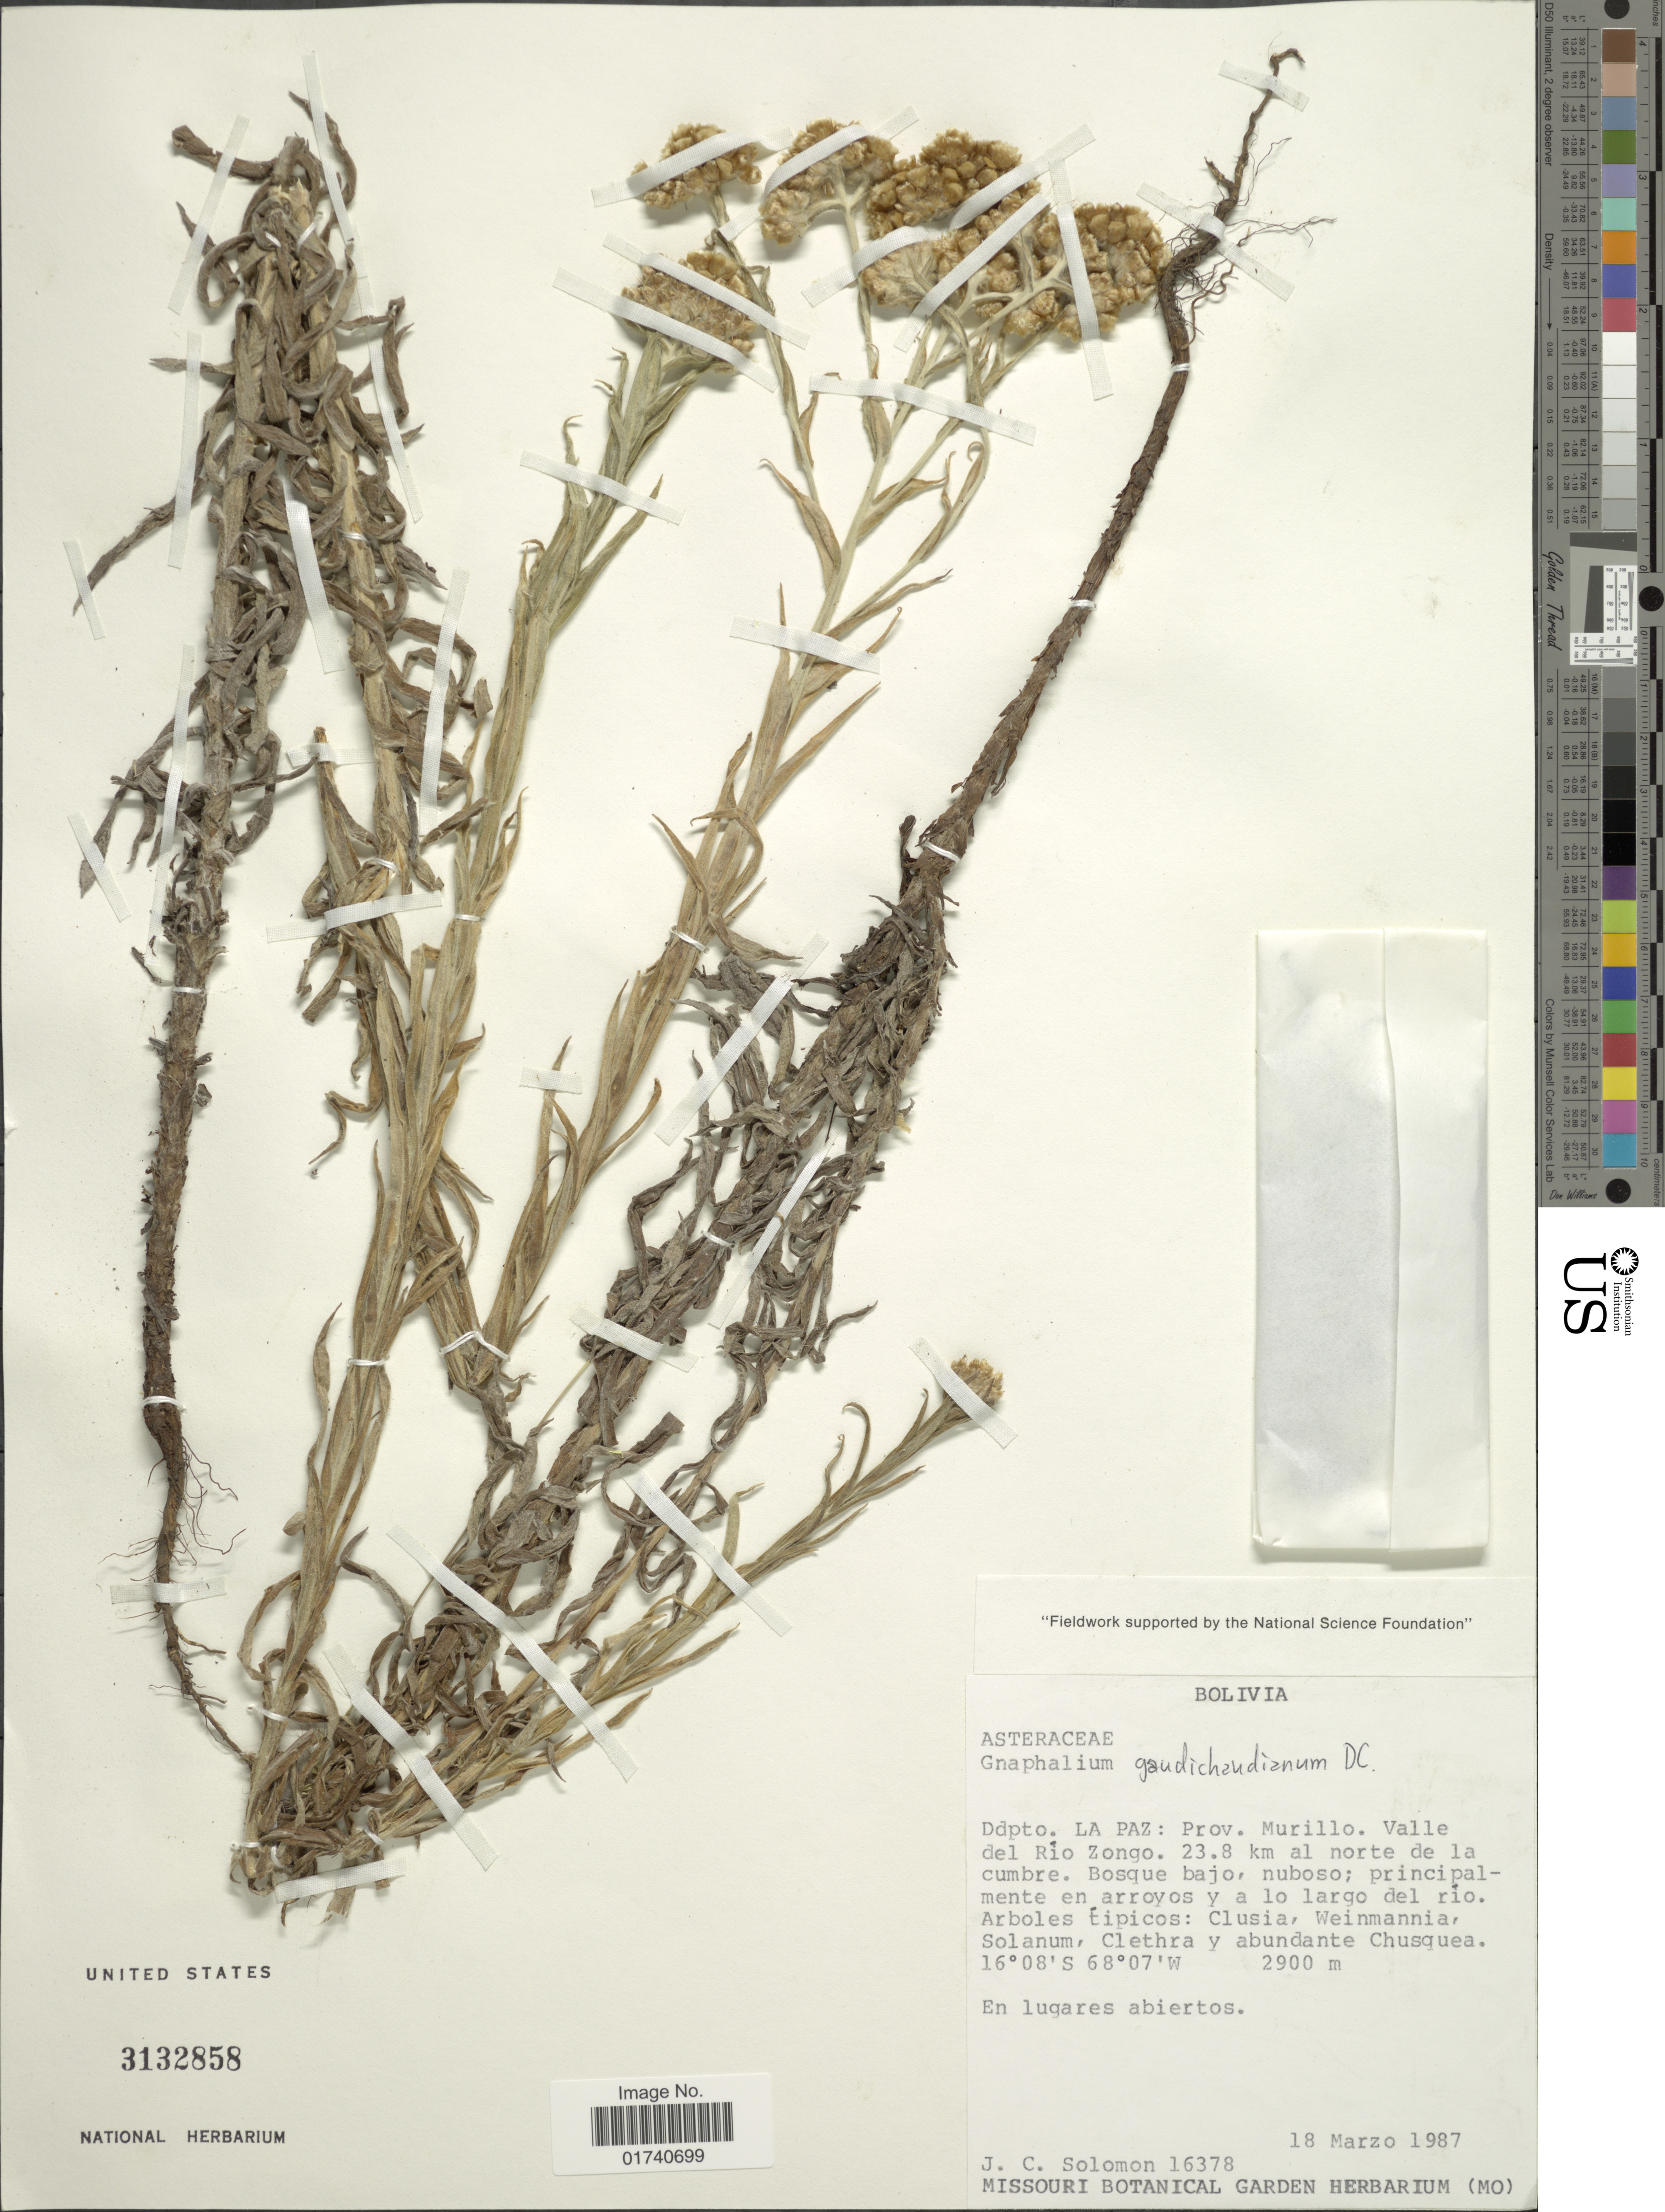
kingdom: Plantae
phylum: Tracheophyta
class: Magnoliopsida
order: Asterales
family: Asteraceae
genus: Pseudognaphalium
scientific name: Pseudognaphalium gaudichaudianum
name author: (DC.) Anderb.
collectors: J. C. Solomon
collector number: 16378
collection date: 1987-03-18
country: Bolivia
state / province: La Paz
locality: Ddpto. La Paz: Prov. Murillo. Valle del Rio Zongo. 23.8 km al norte de la cumbre.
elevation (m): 2900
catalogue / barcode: US 3132858